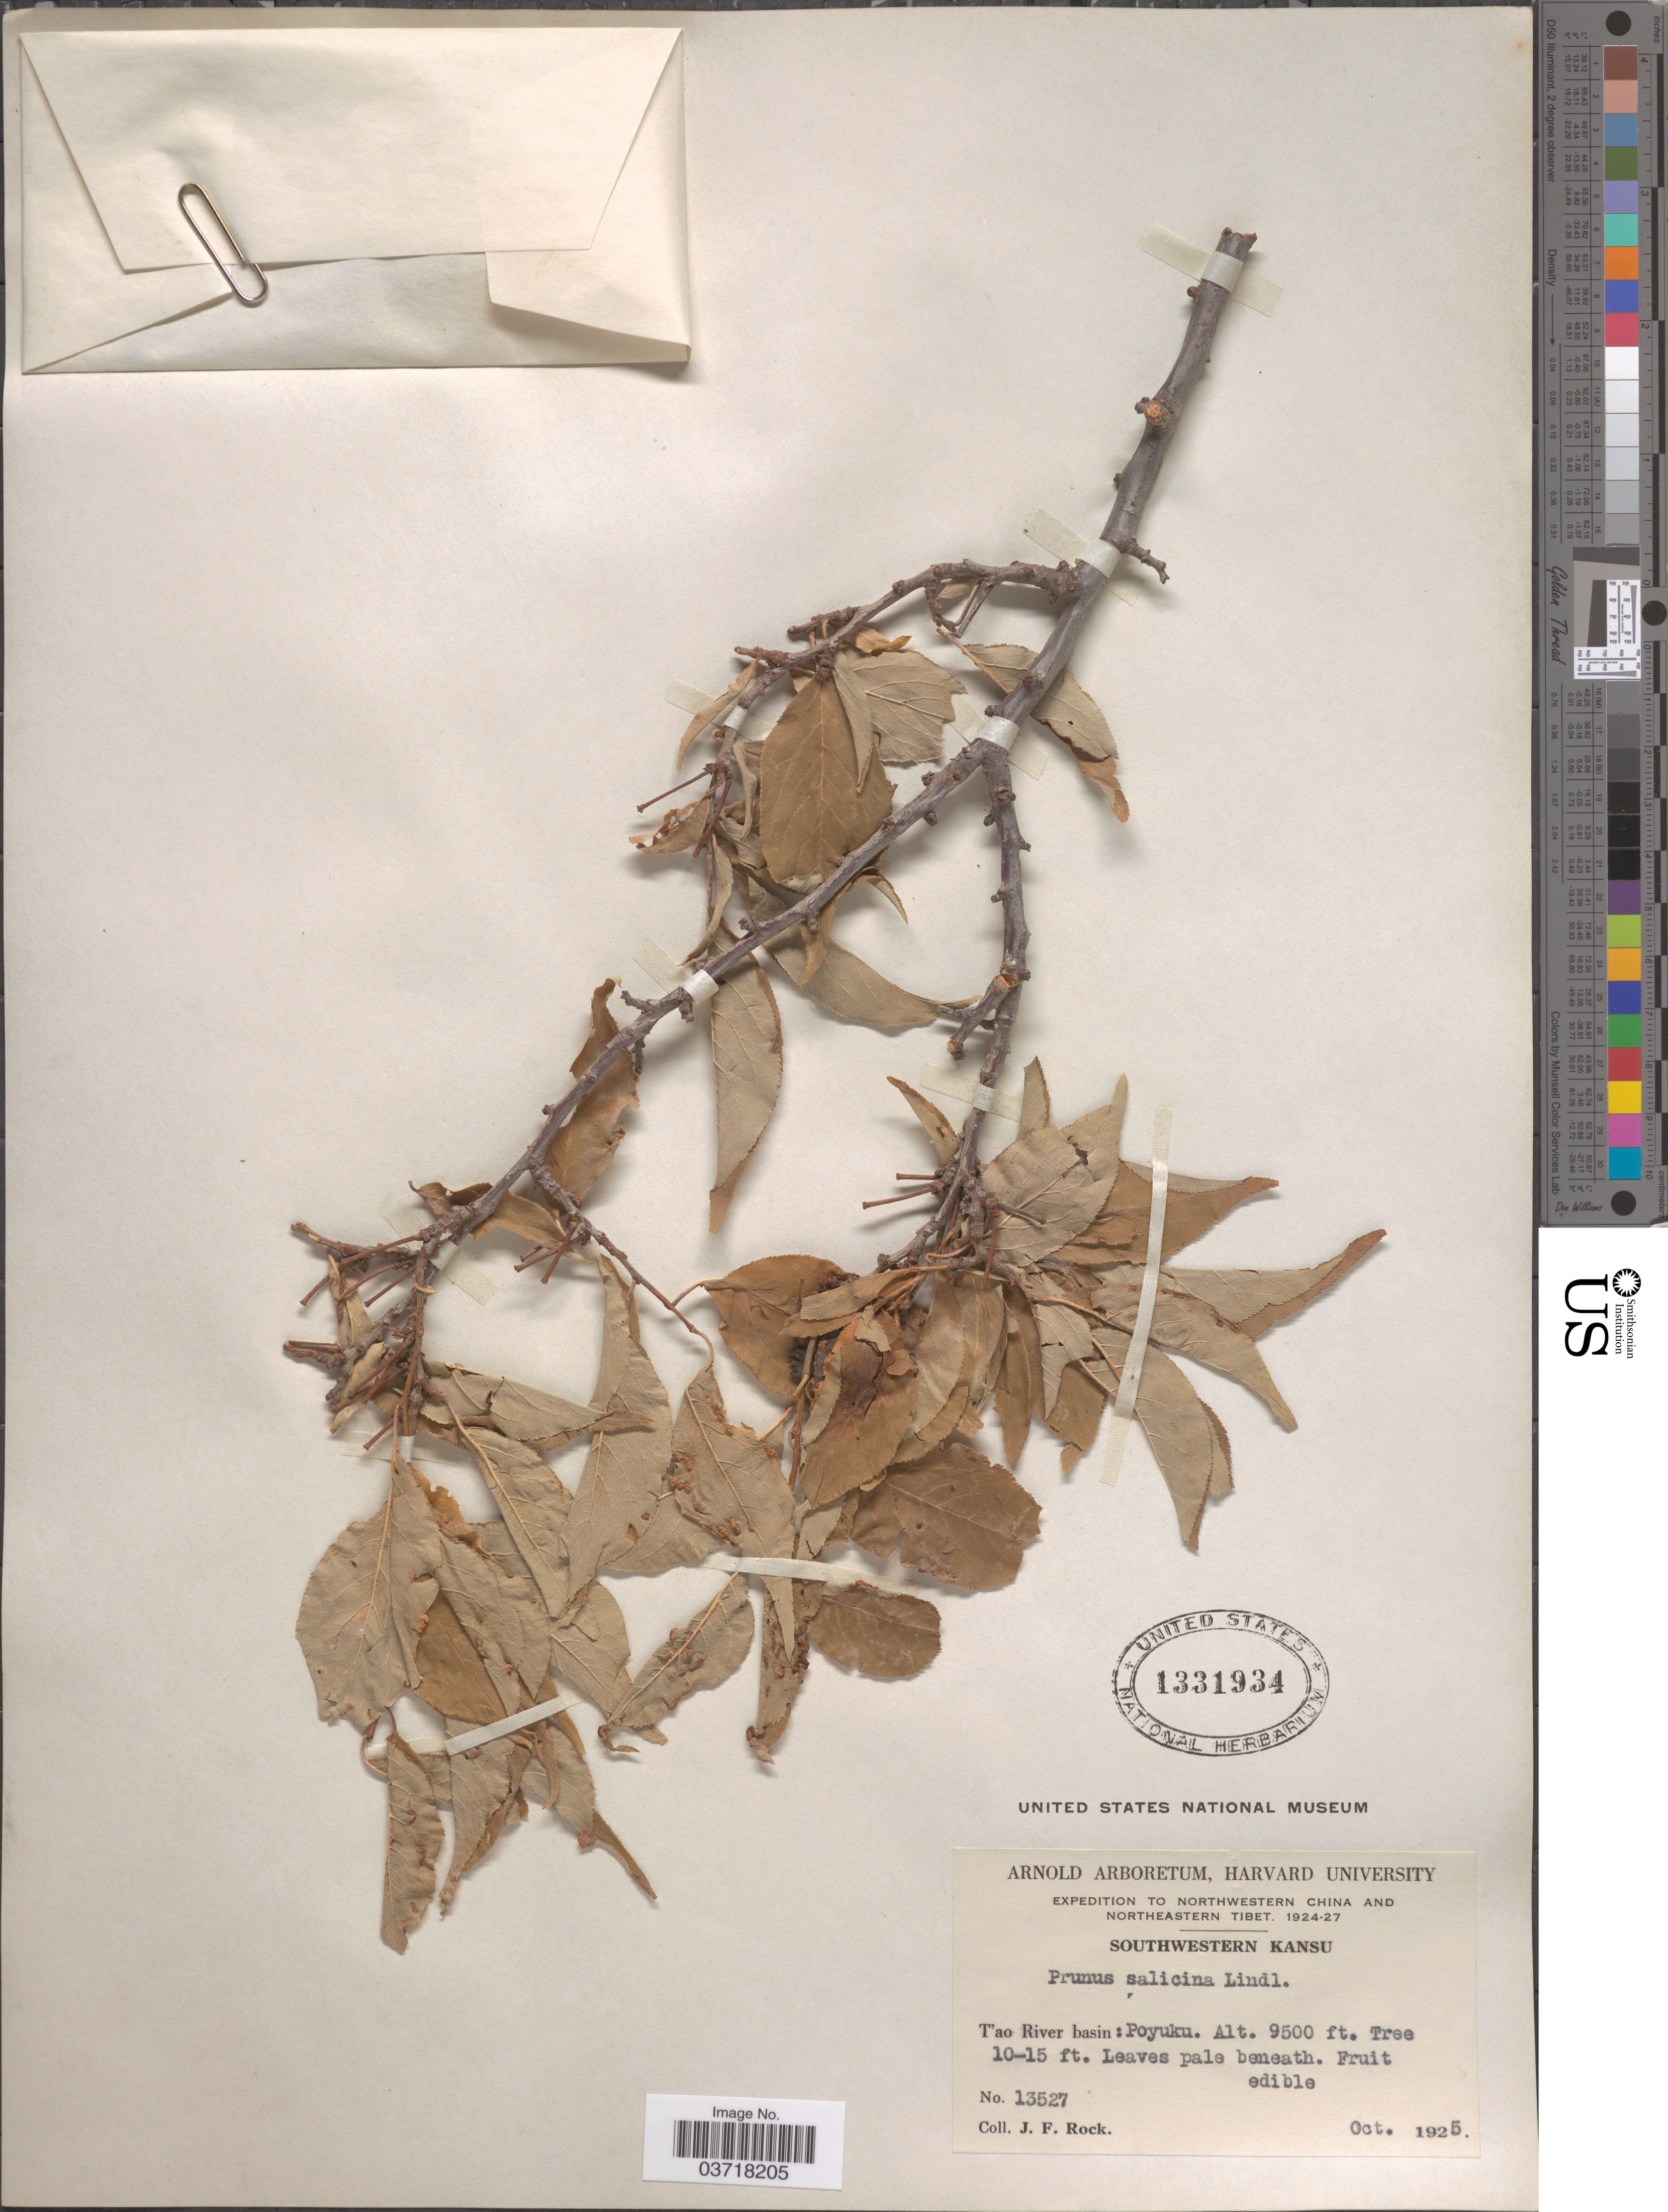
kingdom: Plantae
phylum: Tracheophyta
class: Magnoliopsida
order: Rosales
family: Rosaceae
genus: Prunus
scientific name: Prunus salicina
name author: Lindl.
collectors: J. Rock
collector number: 13527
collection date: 1925-10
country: China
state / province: Gansu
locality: Northwestern China. Southwestern Kansu. T'ao River basin: Poyuko.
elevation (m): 2896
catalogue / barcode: US 1331934